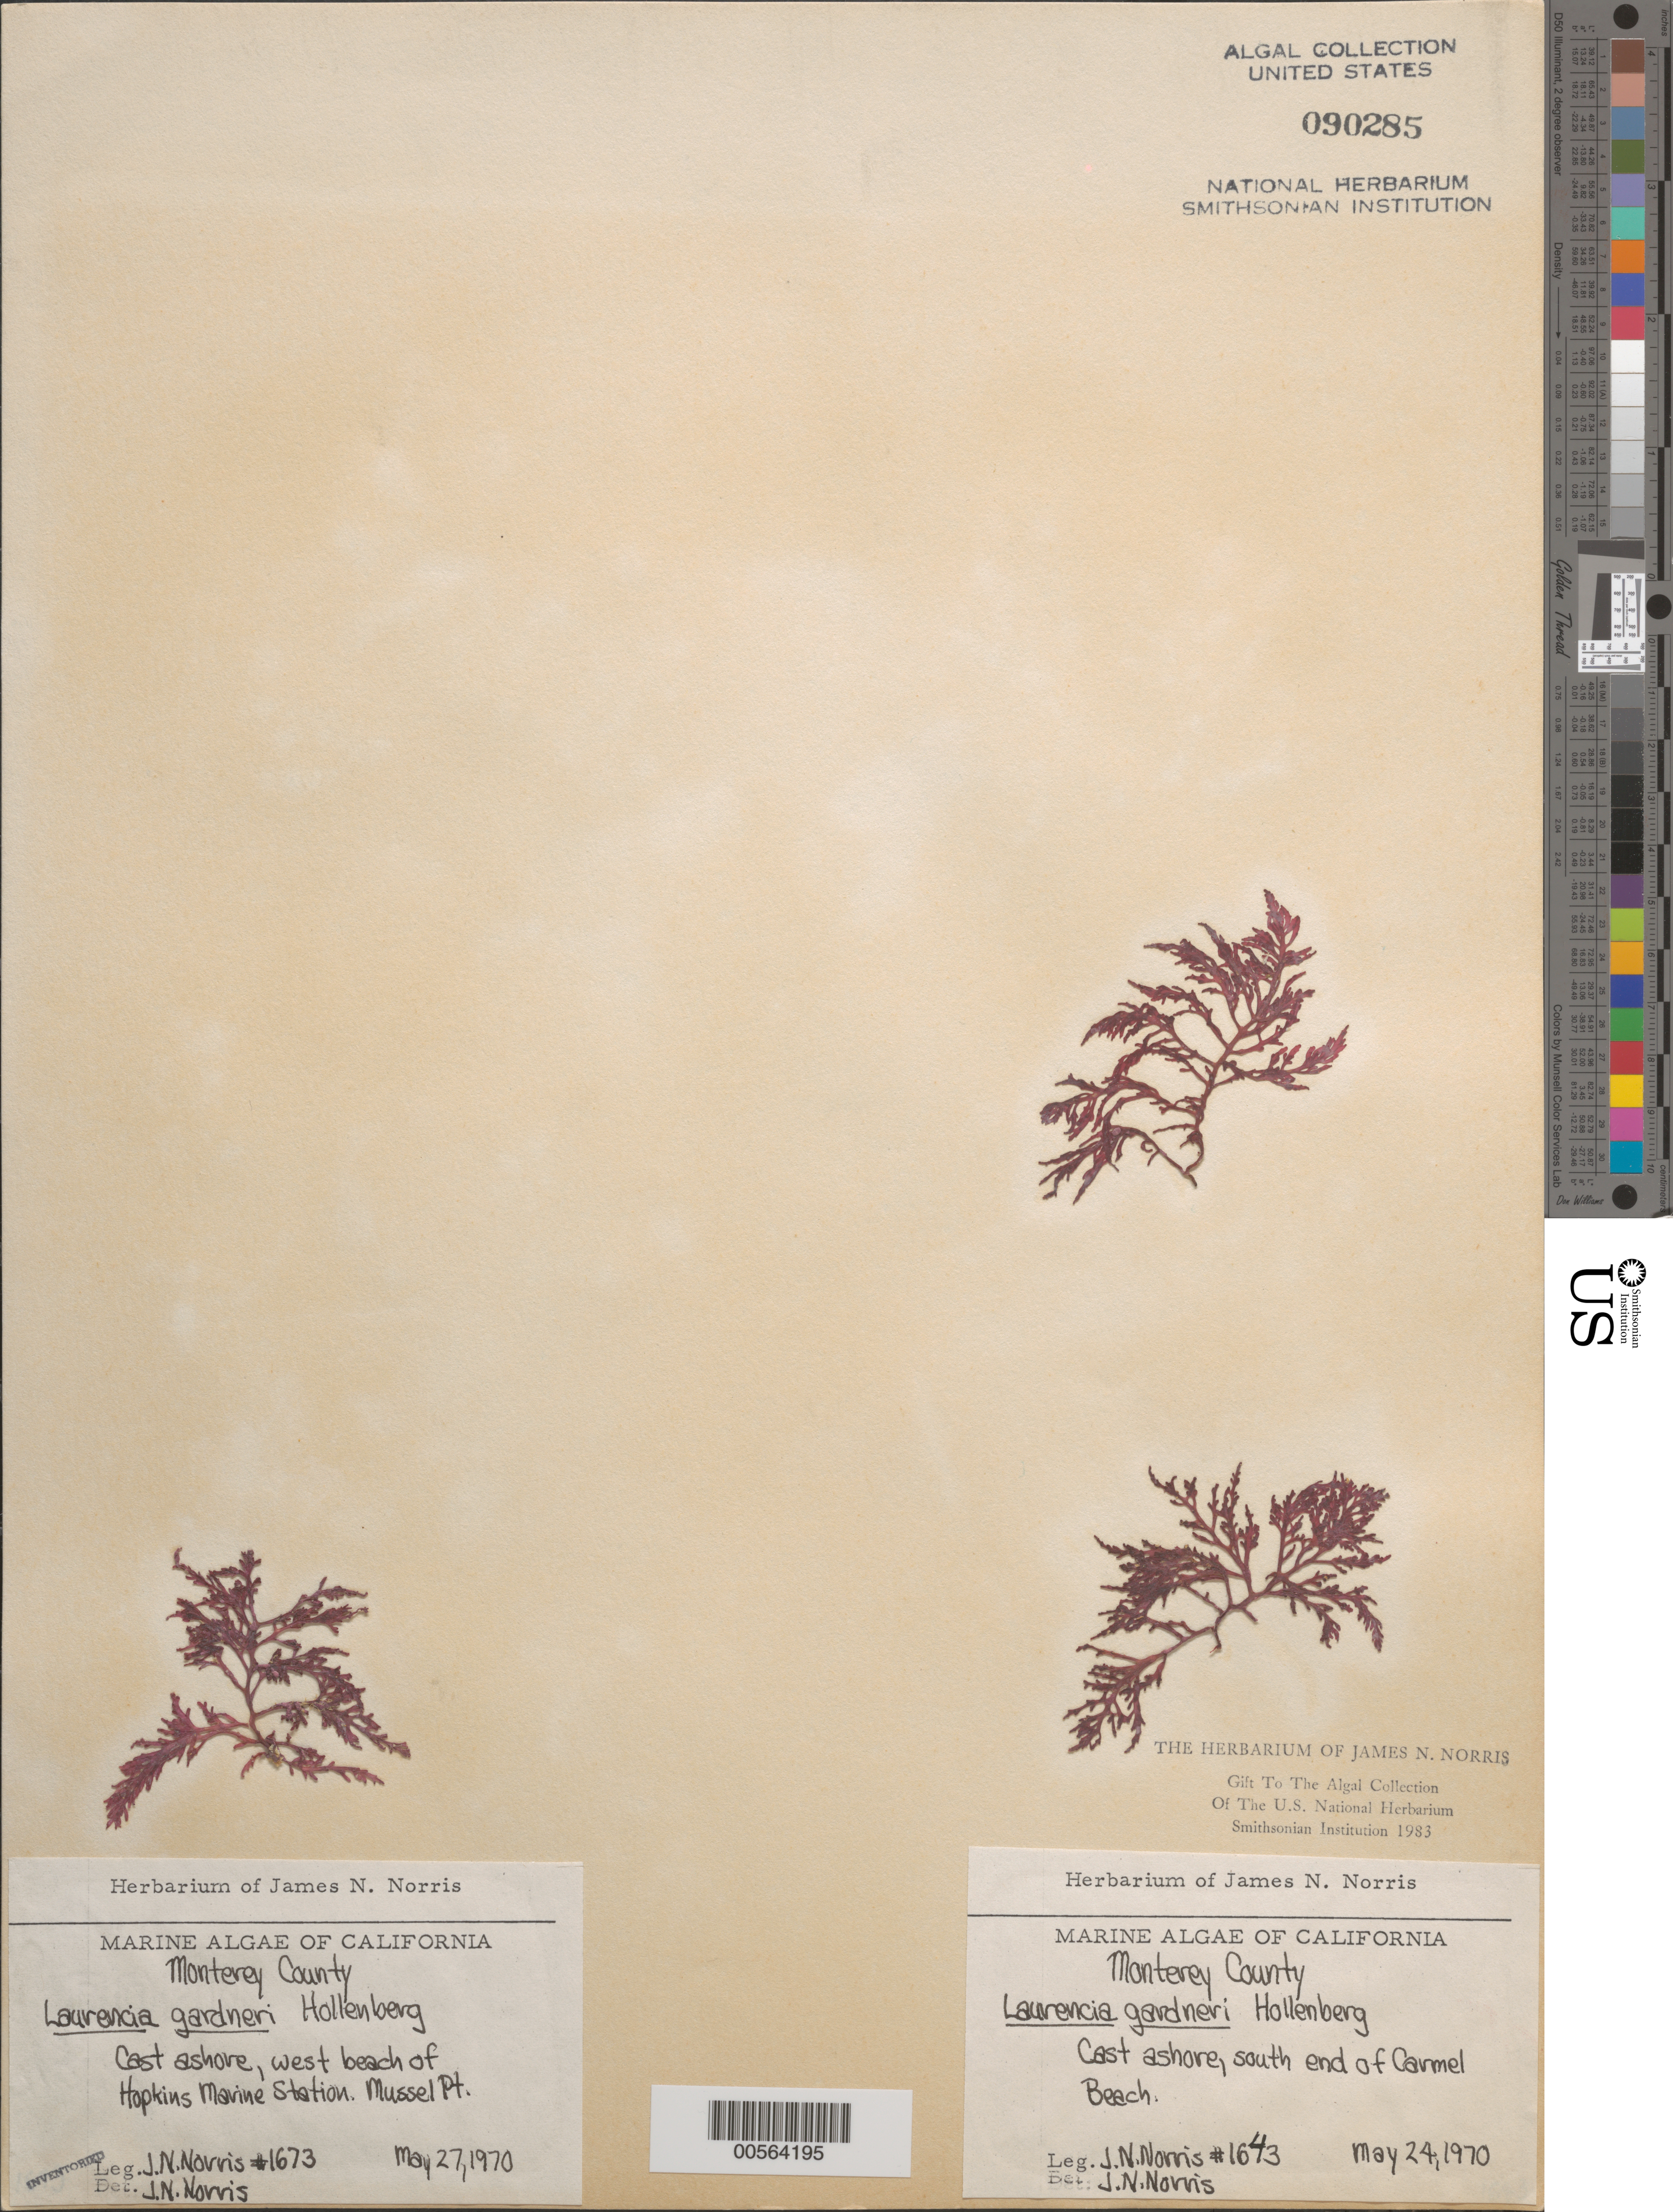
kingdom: Plantae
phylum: Rhodophyta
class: Florideophyceae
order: Ceramiales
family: Rhodomelaceae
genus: Laurencia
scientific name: Laurencia gardneri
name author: Hollenb. in G.M. Sm. & Hollenb.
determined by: Norris, James N.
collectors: J. N. Norris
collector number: JN-1643 & JN-1673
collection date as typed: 24 May 1970 AND 27 May 1970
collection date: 1970-05-24,1970-05-27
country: United States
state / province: California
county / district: Monterey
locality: Carmel Beach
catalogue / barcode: US 90285